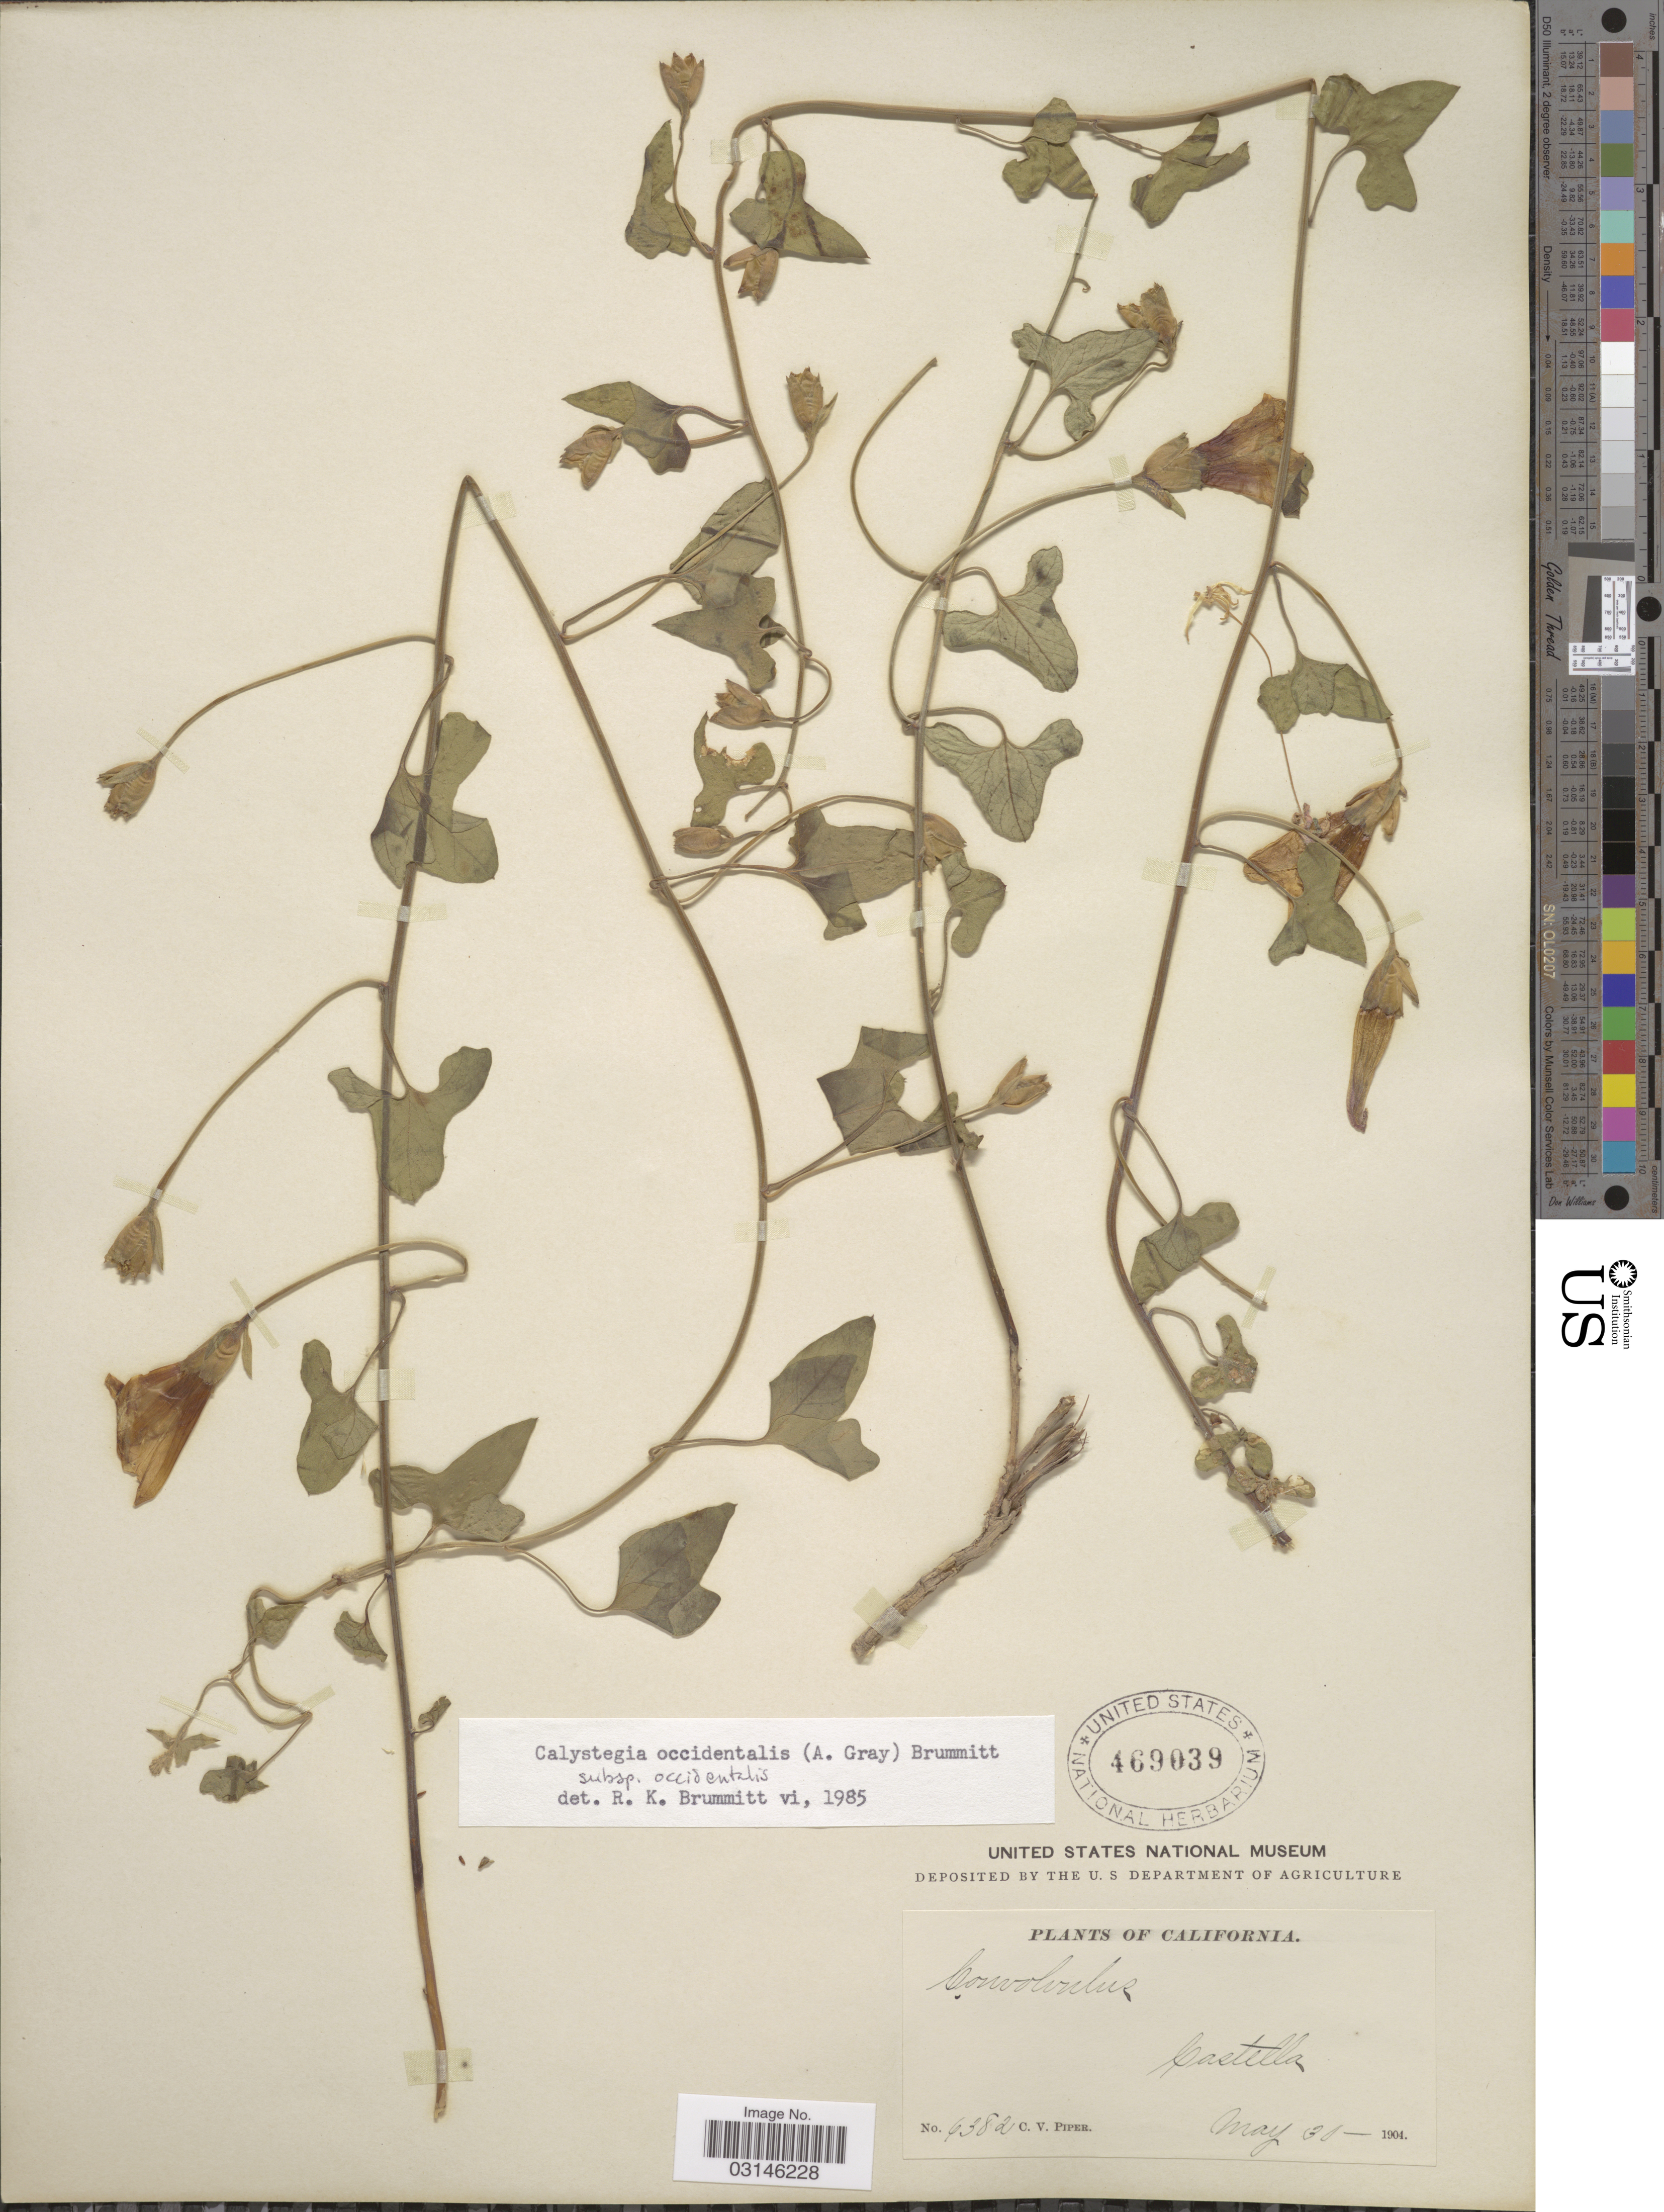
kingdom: Plantae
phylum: Tracheophyta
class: Magnoliopsida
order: Solanales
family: Convolvulaceae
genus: Calystegia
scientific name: Calystegia occidentalis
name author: (A. Gray) Brummitt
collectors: C. V. Piper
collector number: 6382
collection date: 1904-05-30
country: United States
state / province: California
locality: Castella.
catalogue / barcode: US 469039